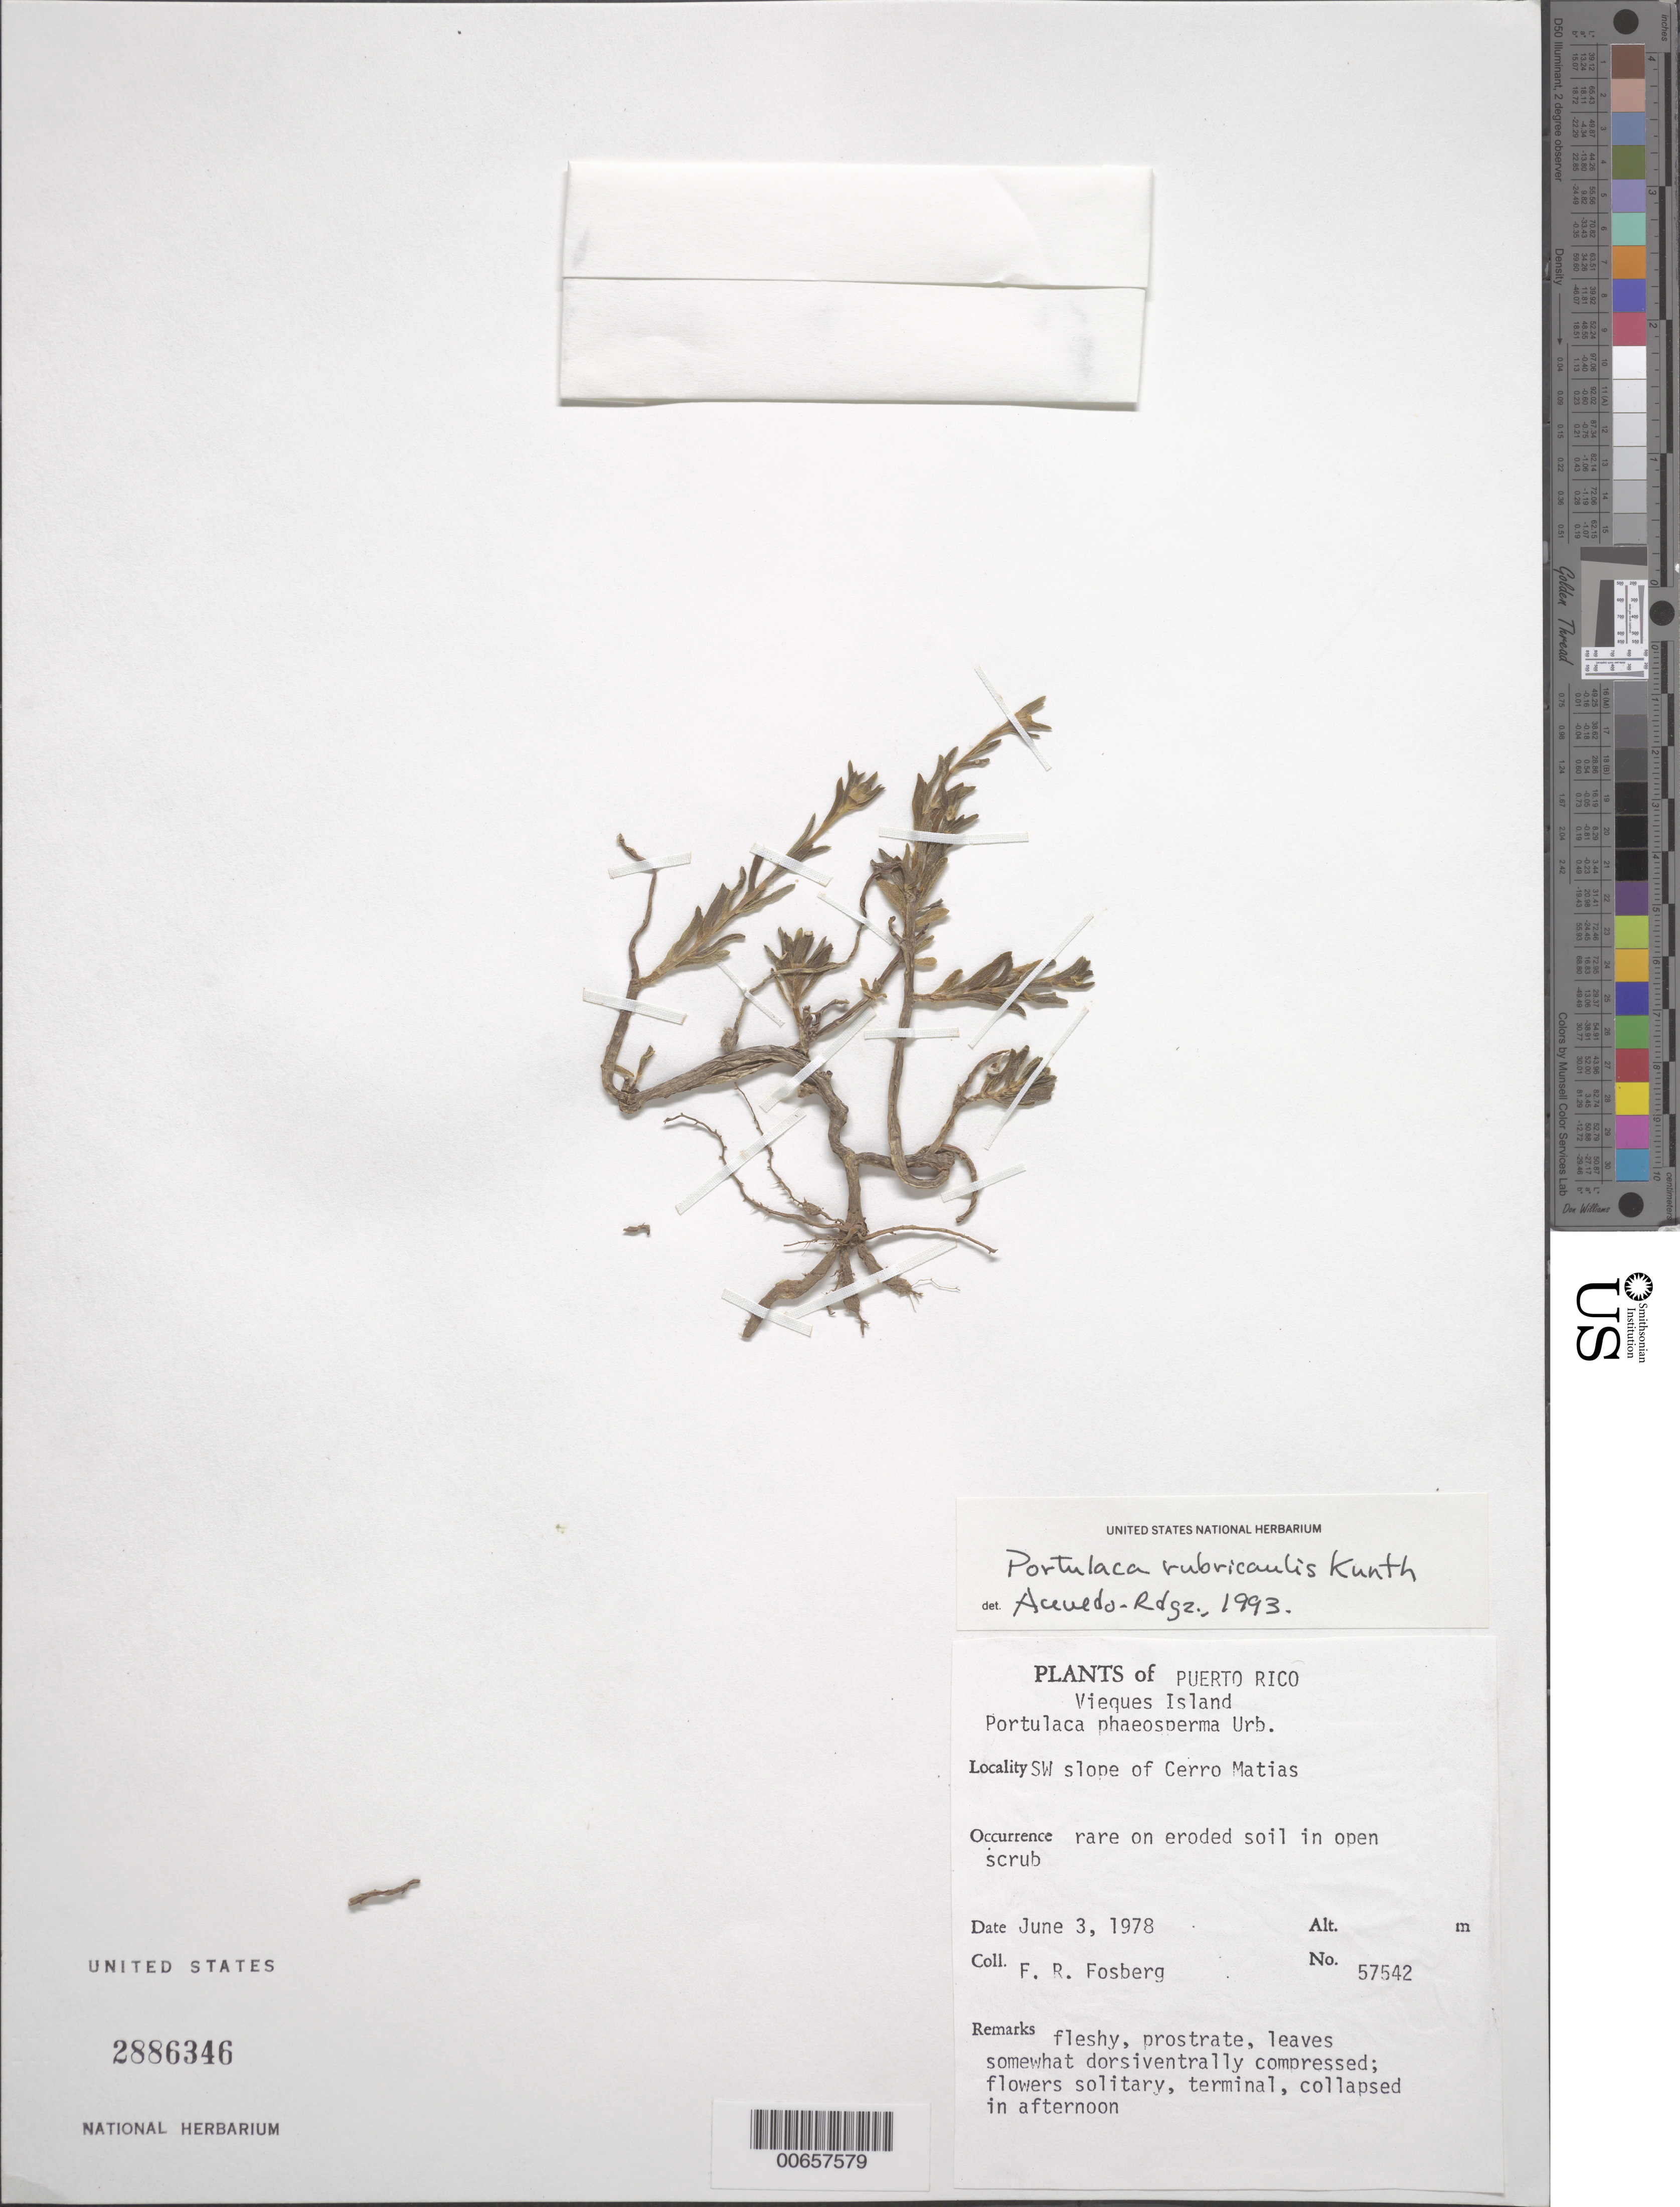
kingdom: Plantae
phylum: Tracheophyta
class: Magnoliopsida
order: Caryophyllales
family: Portulacaceae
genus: Portulaca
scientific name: Portulaca rubricaulis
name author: Kunth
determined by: Acevedo-Rodríguez, P., (BOT), Smithsonian Institution - National Museum of Natural History (UNITED STATES)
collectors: F. R. Fosberg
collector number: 57542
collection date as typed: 03 Jun 1978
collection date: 1978-06-03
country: Puerto Rico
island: Vieques Island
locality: Cerro Matias, SW slope of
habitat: On eroded soil in open scrub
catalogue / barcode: US 2886346